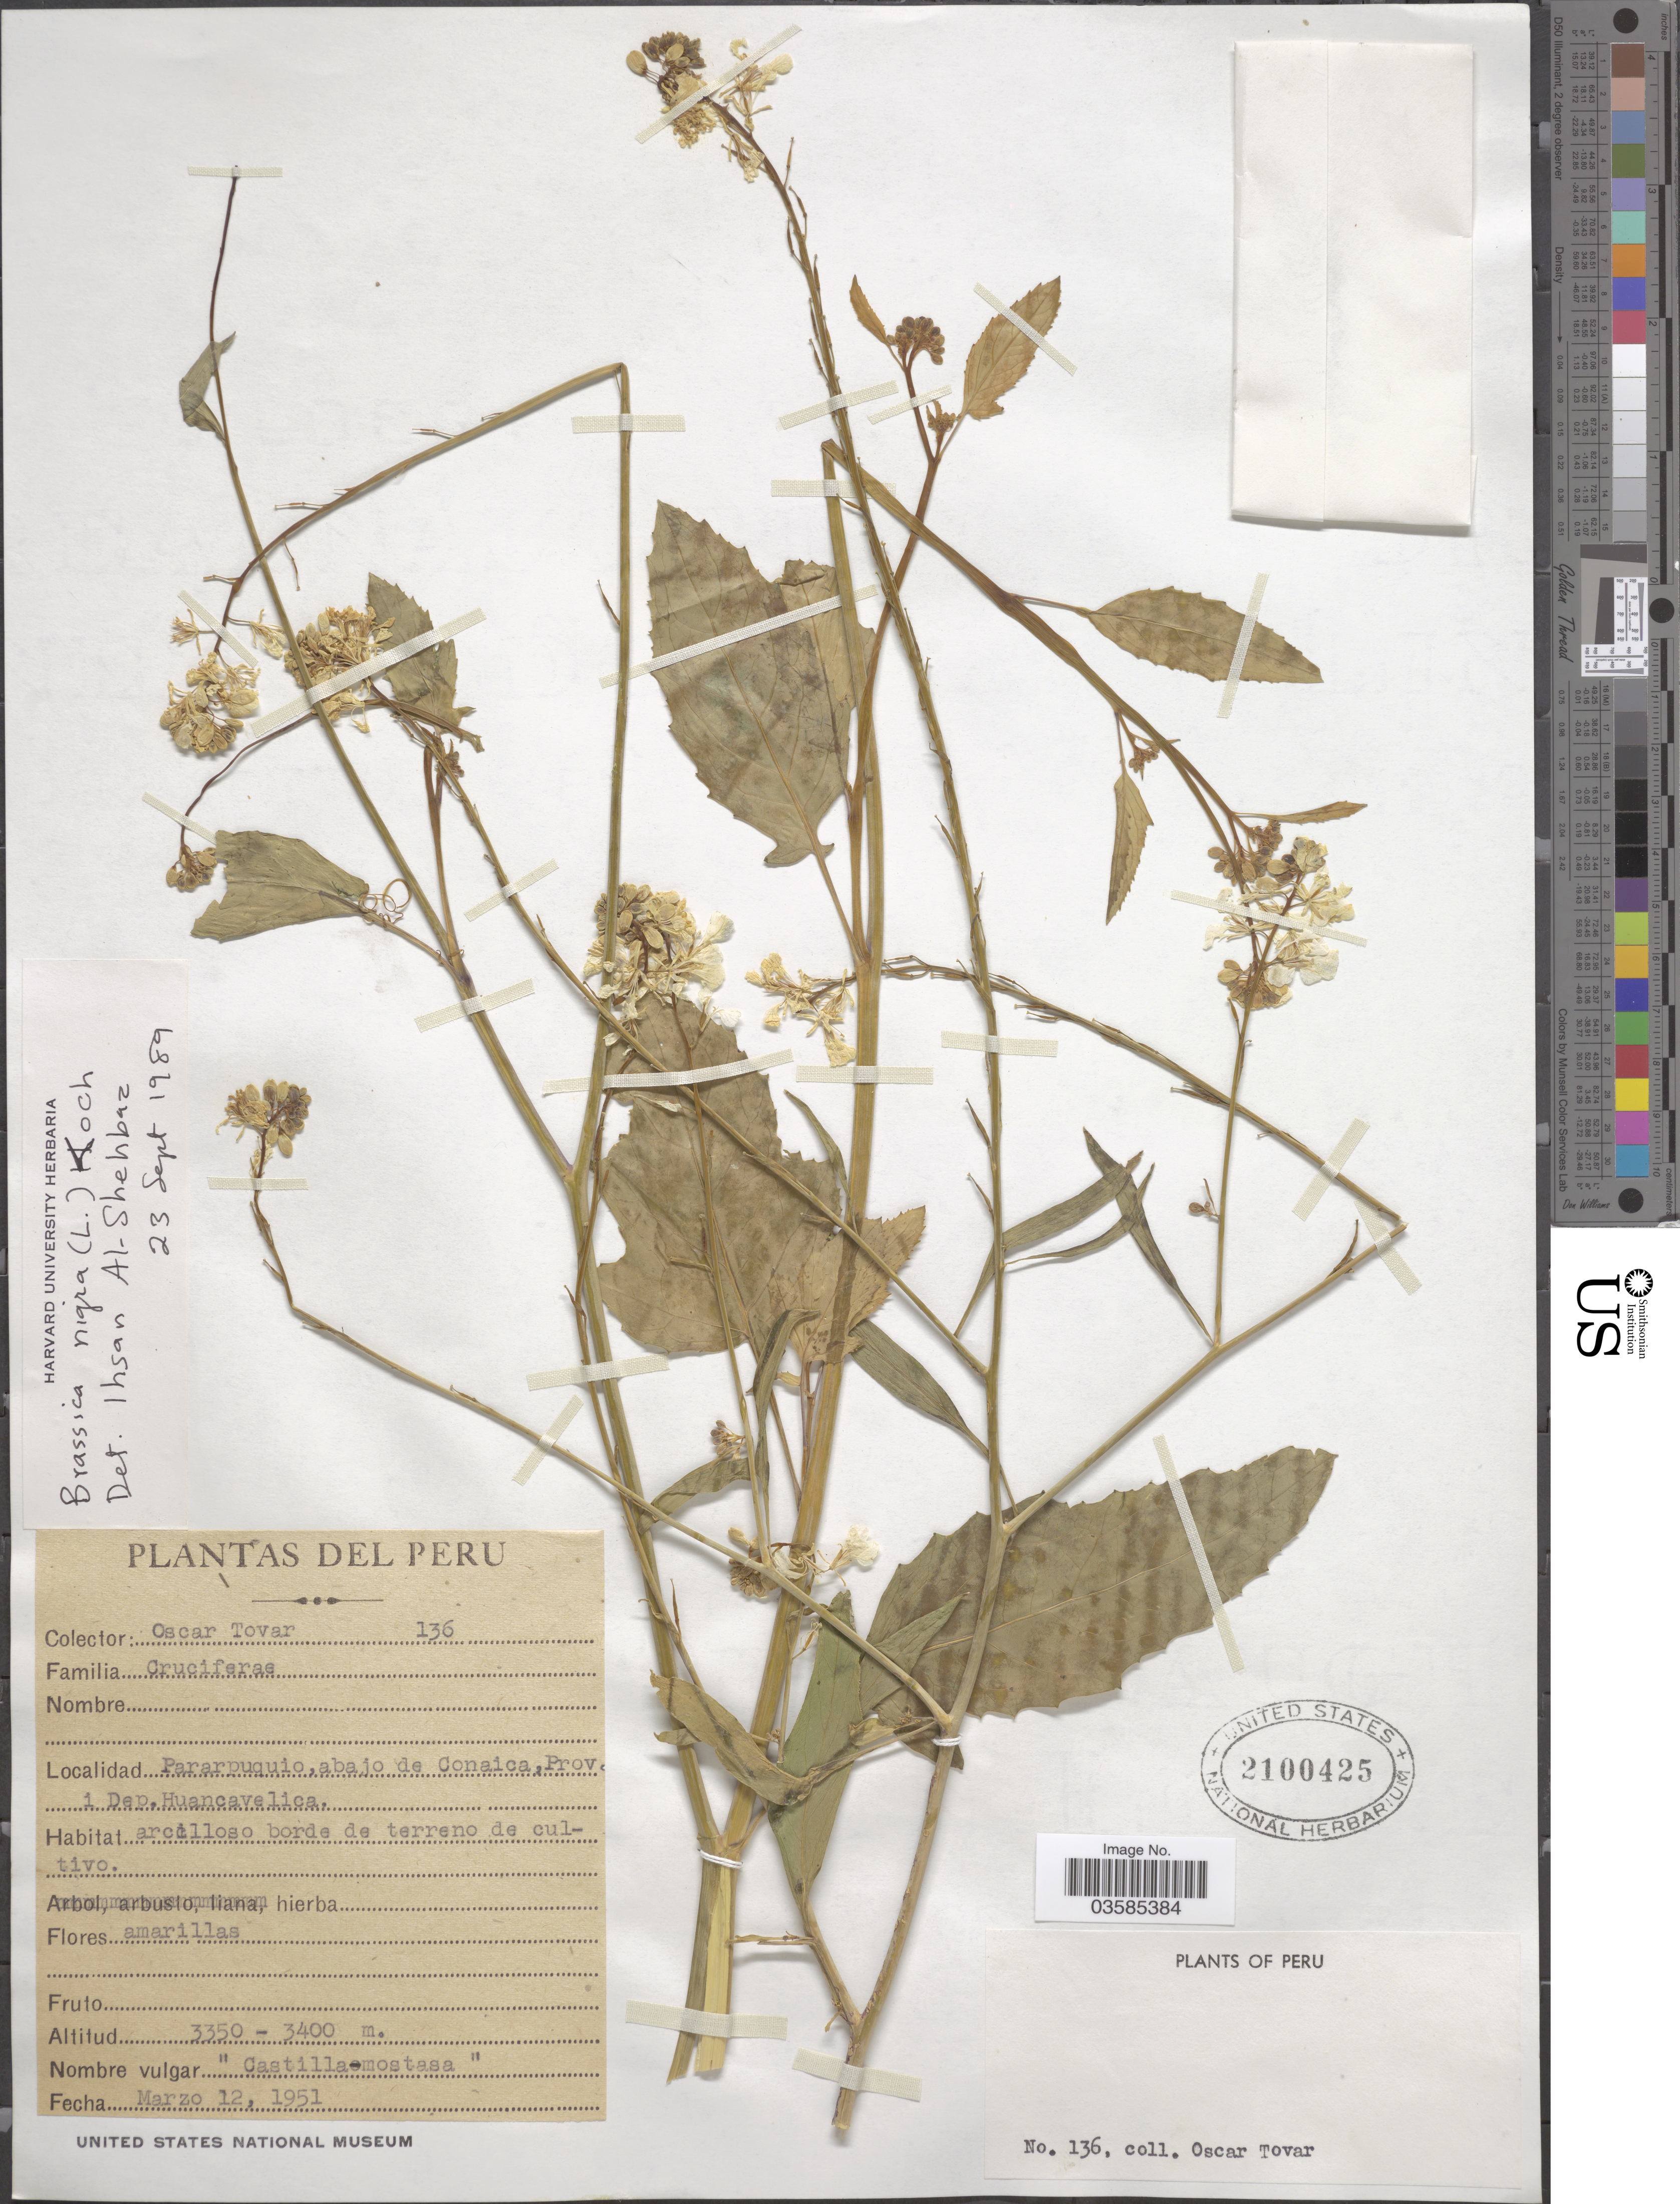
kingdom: Plantae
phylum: Tracheophyta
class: Magnoliopsida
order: Brassicales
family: Brassicaceae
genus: Brassica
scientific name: Brassica nigra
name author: (L.) W.D.J. Koch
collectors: Ó. Tovar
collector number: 136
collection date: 1951-03-12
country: Peru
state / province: Huancavelica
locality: Pararpuquio, abajo de Conaica, Dep, Huancavelica.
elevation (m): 3350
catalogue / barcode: US 2100425